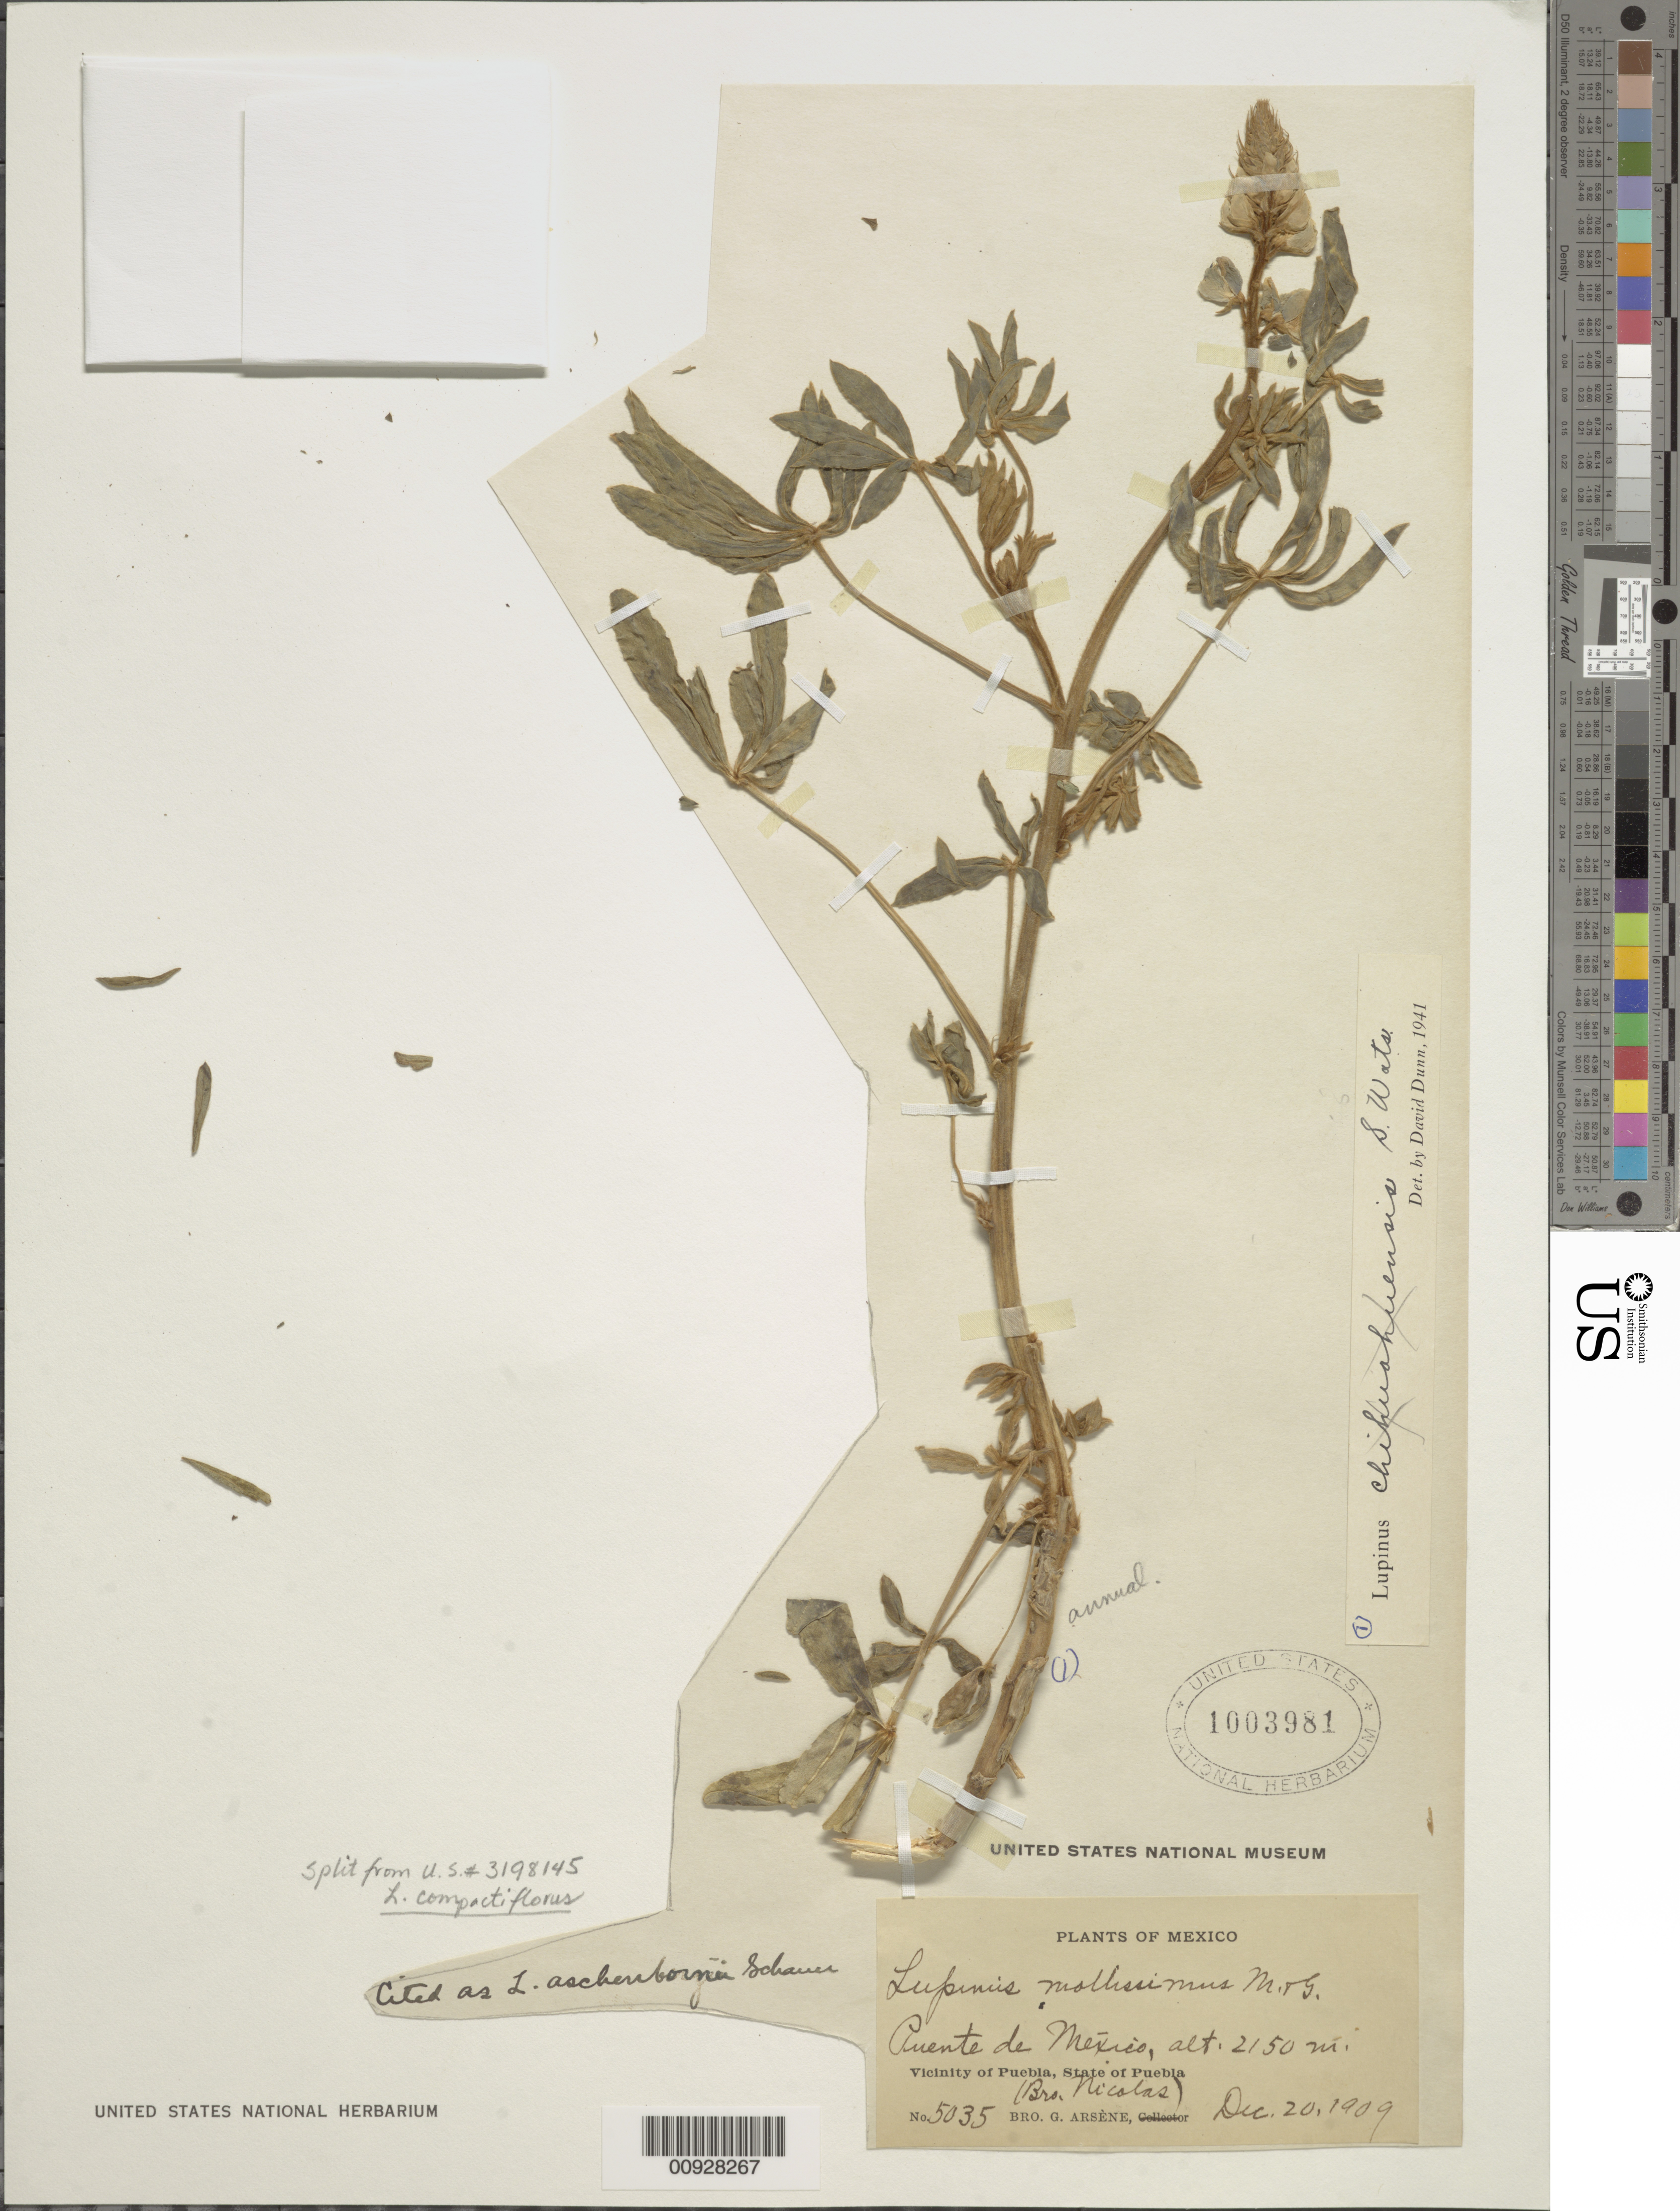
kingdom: Plantae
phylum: Tracheophyta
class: Magnoliopsida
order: Fabales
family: Fabaceae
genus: Lupinus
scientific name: Lupinus aschenbornii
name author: S. Schauer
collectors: B. Nicolas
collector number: Arsène, Bro. G. No. 5035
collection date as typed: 20 Dec 1909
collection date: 1909-12-20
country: Mexico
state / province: Puebla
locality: Puente de México. Vicinity of Puebla, State of Puebla.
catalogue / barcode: US 1003981